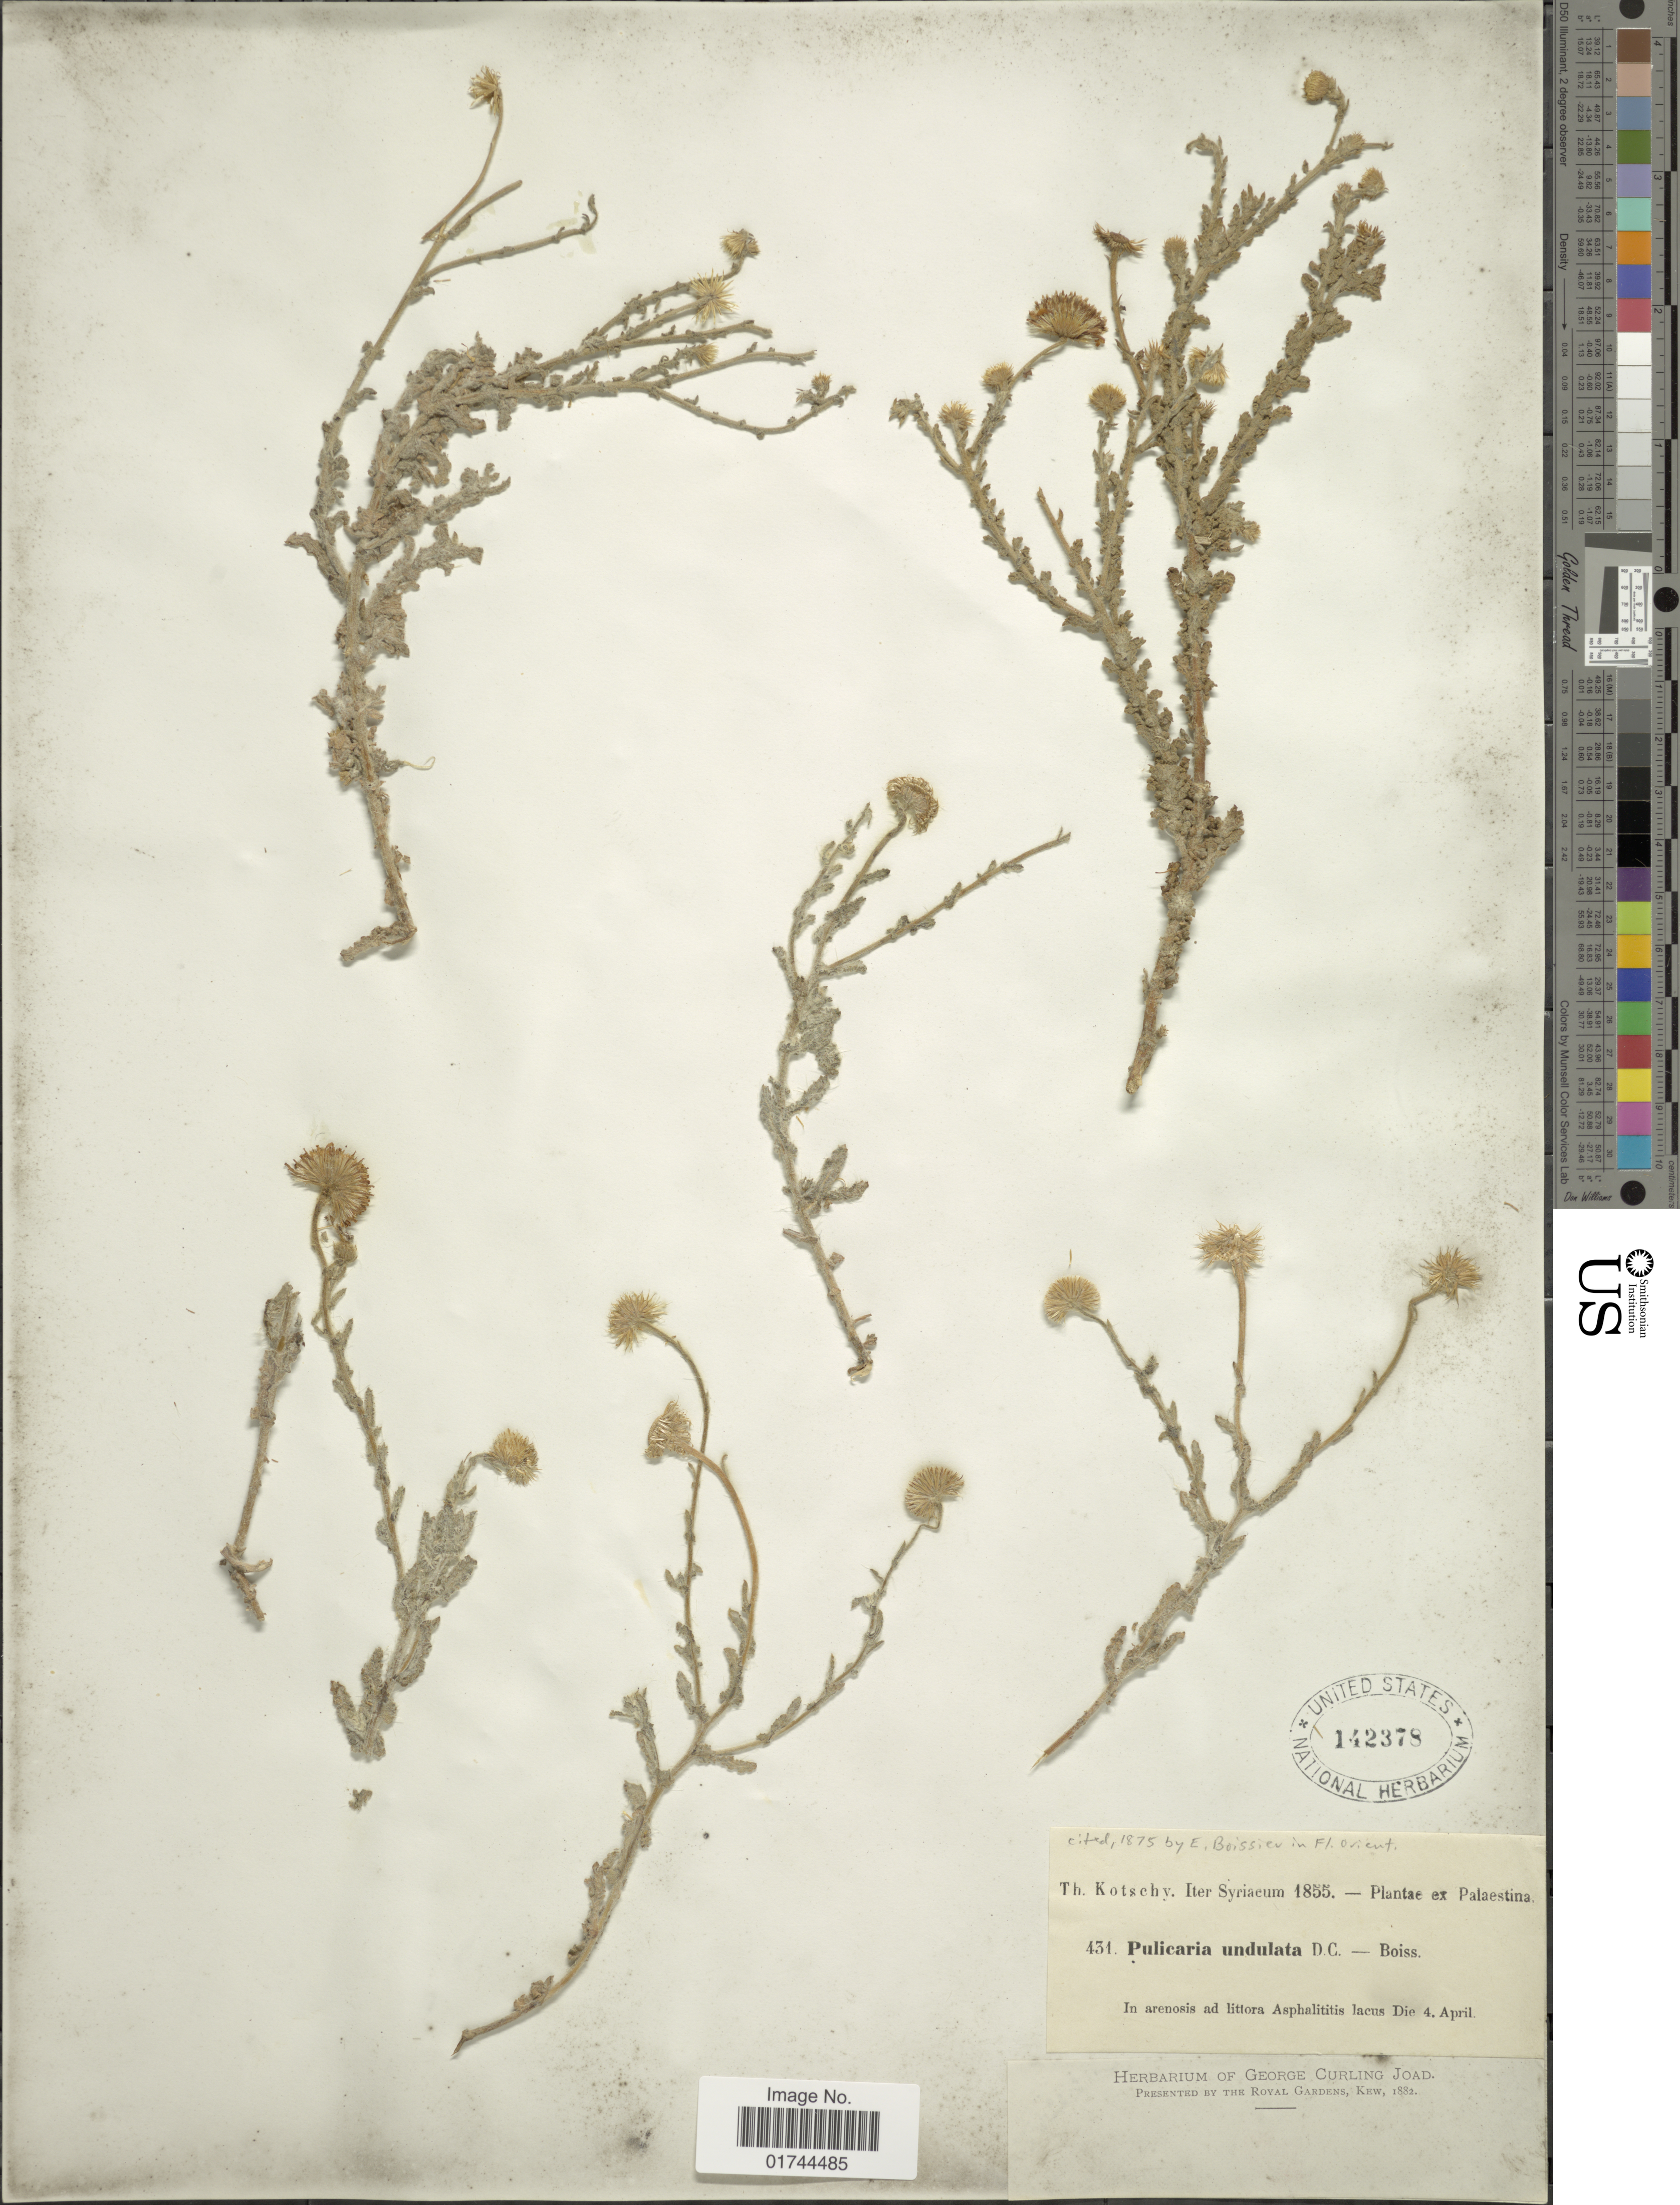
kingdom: Plantae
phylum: Tracheophyta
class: Magnoliopsida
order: Asterales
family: Asteraceae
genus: Pulicaria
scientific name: Pulicaria undulata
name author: (L.) C.A. Mey.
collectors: K. G. Kotschy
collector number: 431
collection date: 1855-04-04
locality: Palaestina, in arenosis ad litlora Asphalititis lacus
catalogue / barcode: US 142378